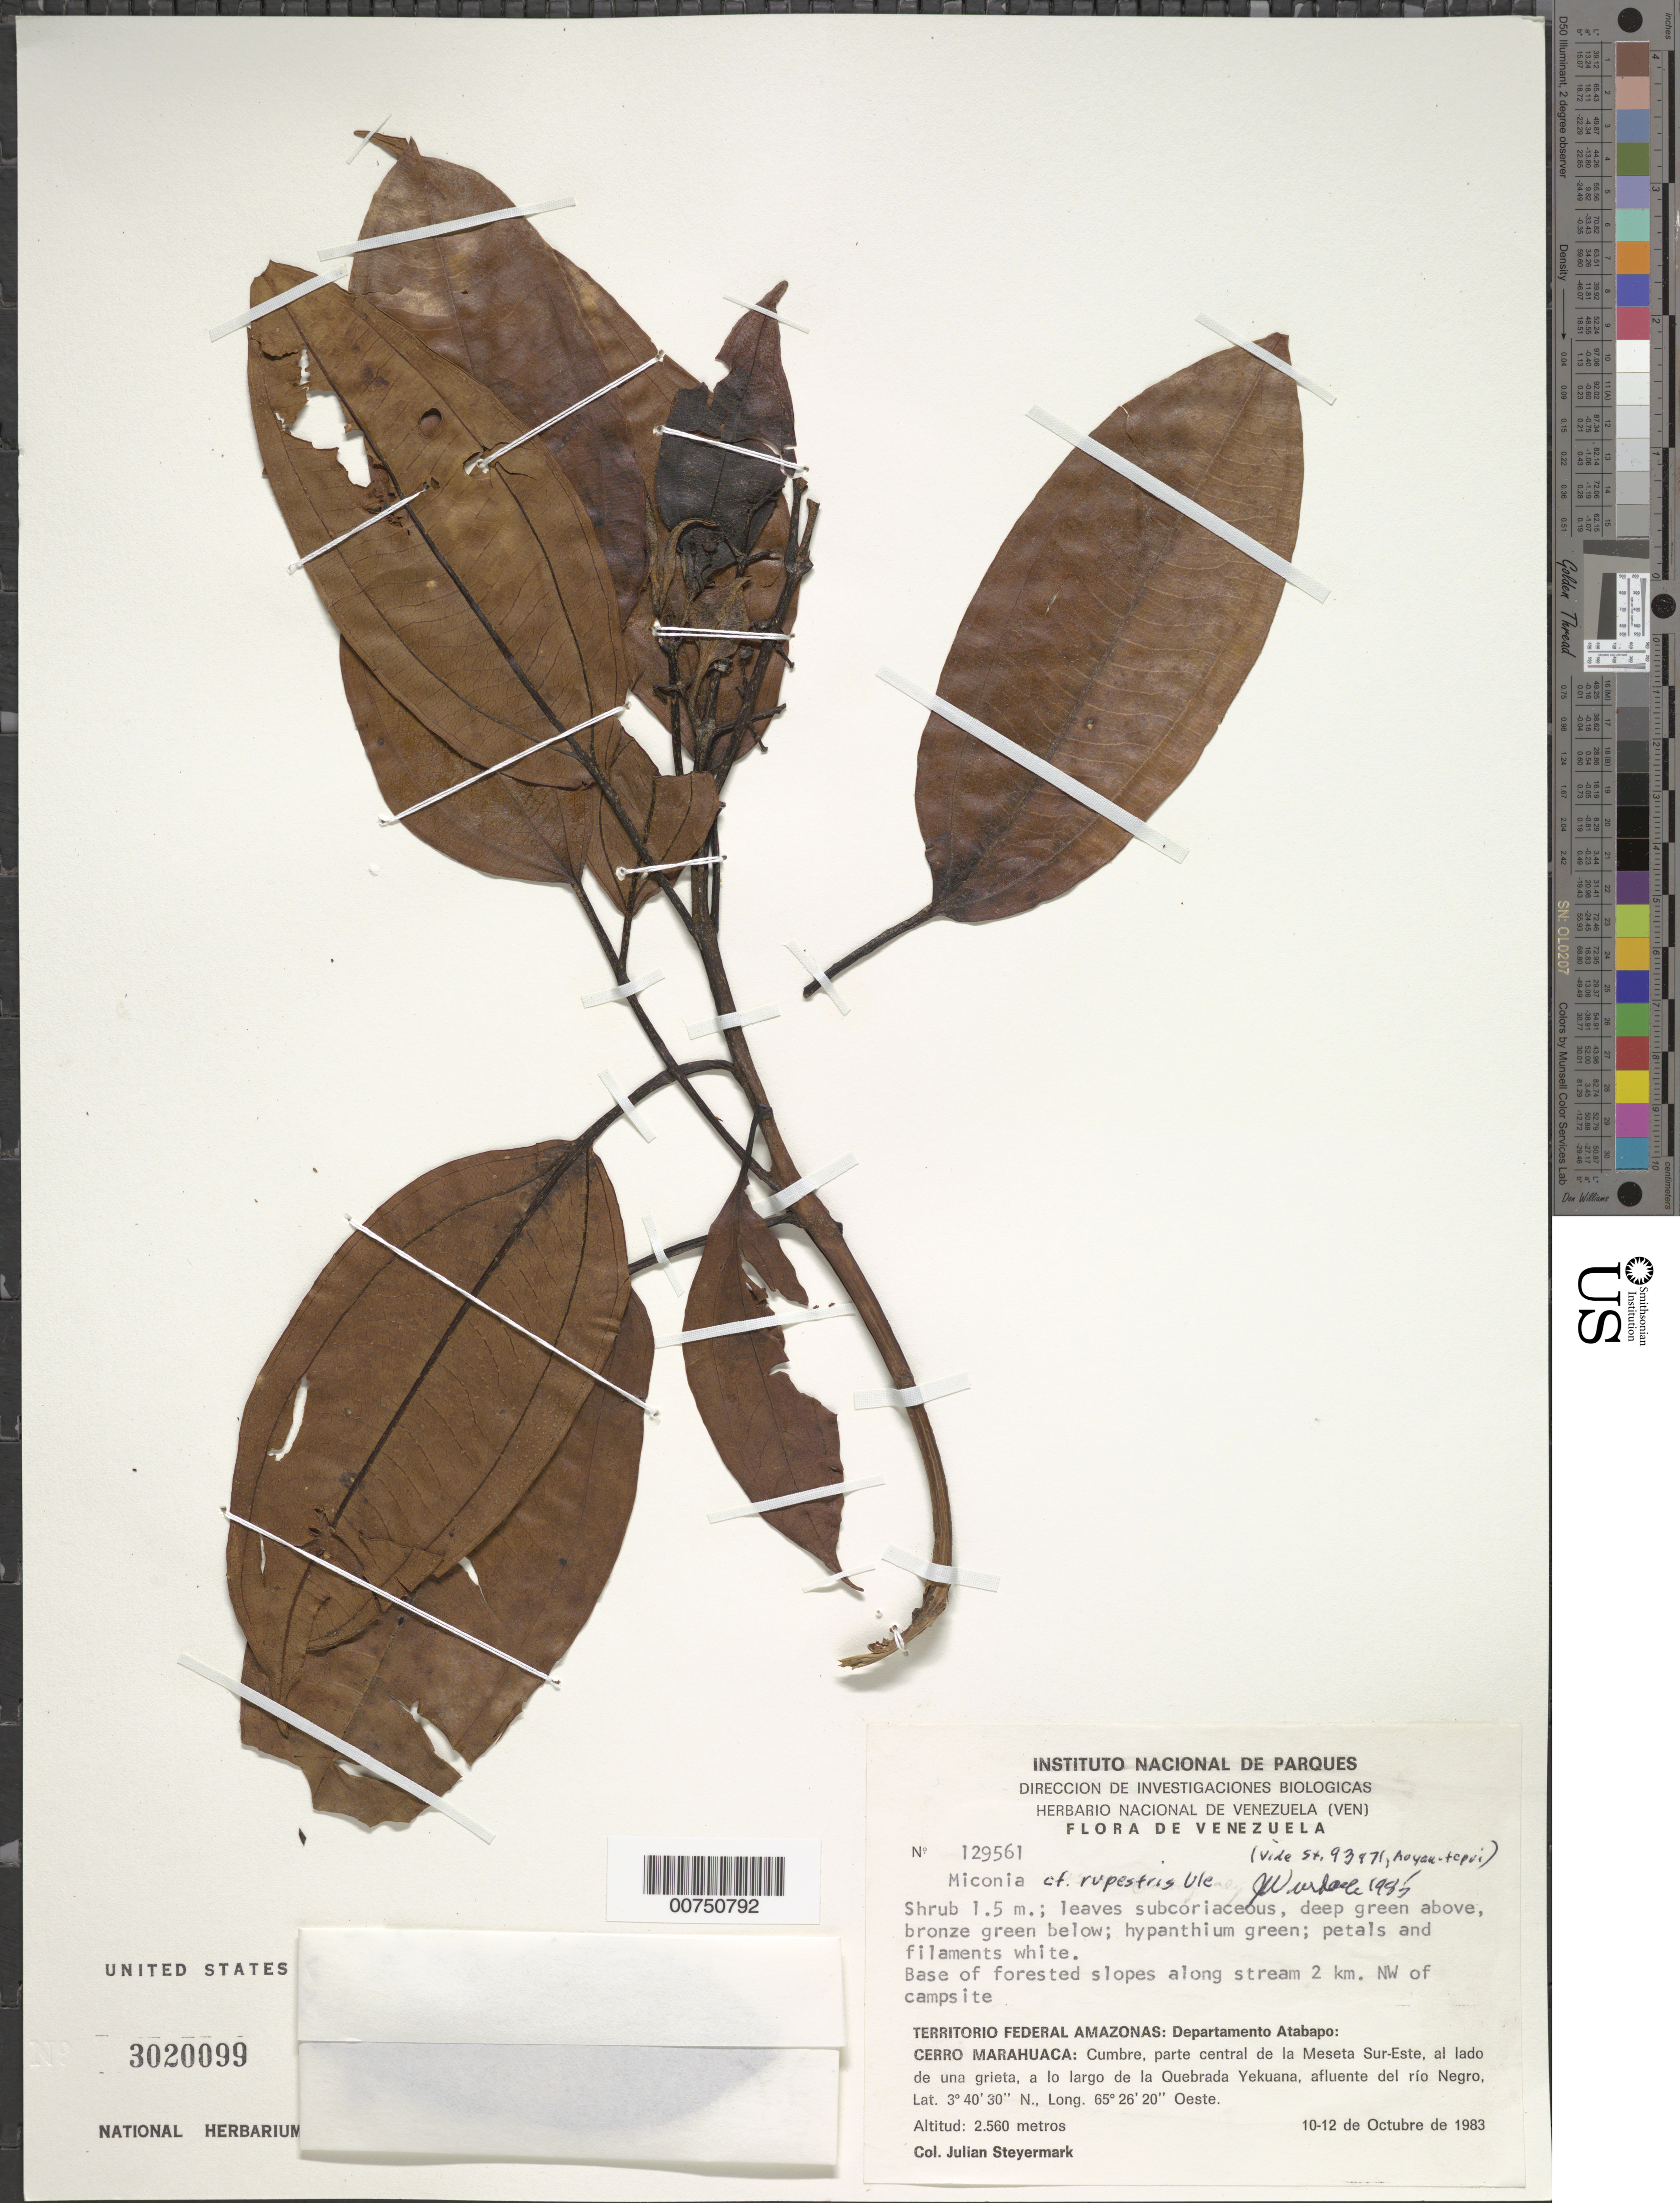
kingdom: Plantae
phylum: Tracheophyta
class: Magnoliopsida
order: Myrtales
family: Melastomataceae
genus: Miconia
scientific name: Miconia rupestris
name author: Ule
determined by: Wurdack, John J., (US), US (UNITED STATES)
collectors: J. Steyermark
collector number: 129561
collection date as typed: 10-Oct-83 to 12-Oct-83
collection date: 1983-10-10/1983-10-12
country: Venezuela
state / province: Amazonas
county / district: Atabapo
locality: Cerro Marahuaca, cumbre, parte central de la Meseta Sur-Este, a lo largo de la Quebrada Yekuanam, afluente del río Negro; along stream 2 km NW of campsite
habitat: Al lado de una grieta; base of forested slopes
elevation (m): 2560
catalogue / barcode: US 3020099